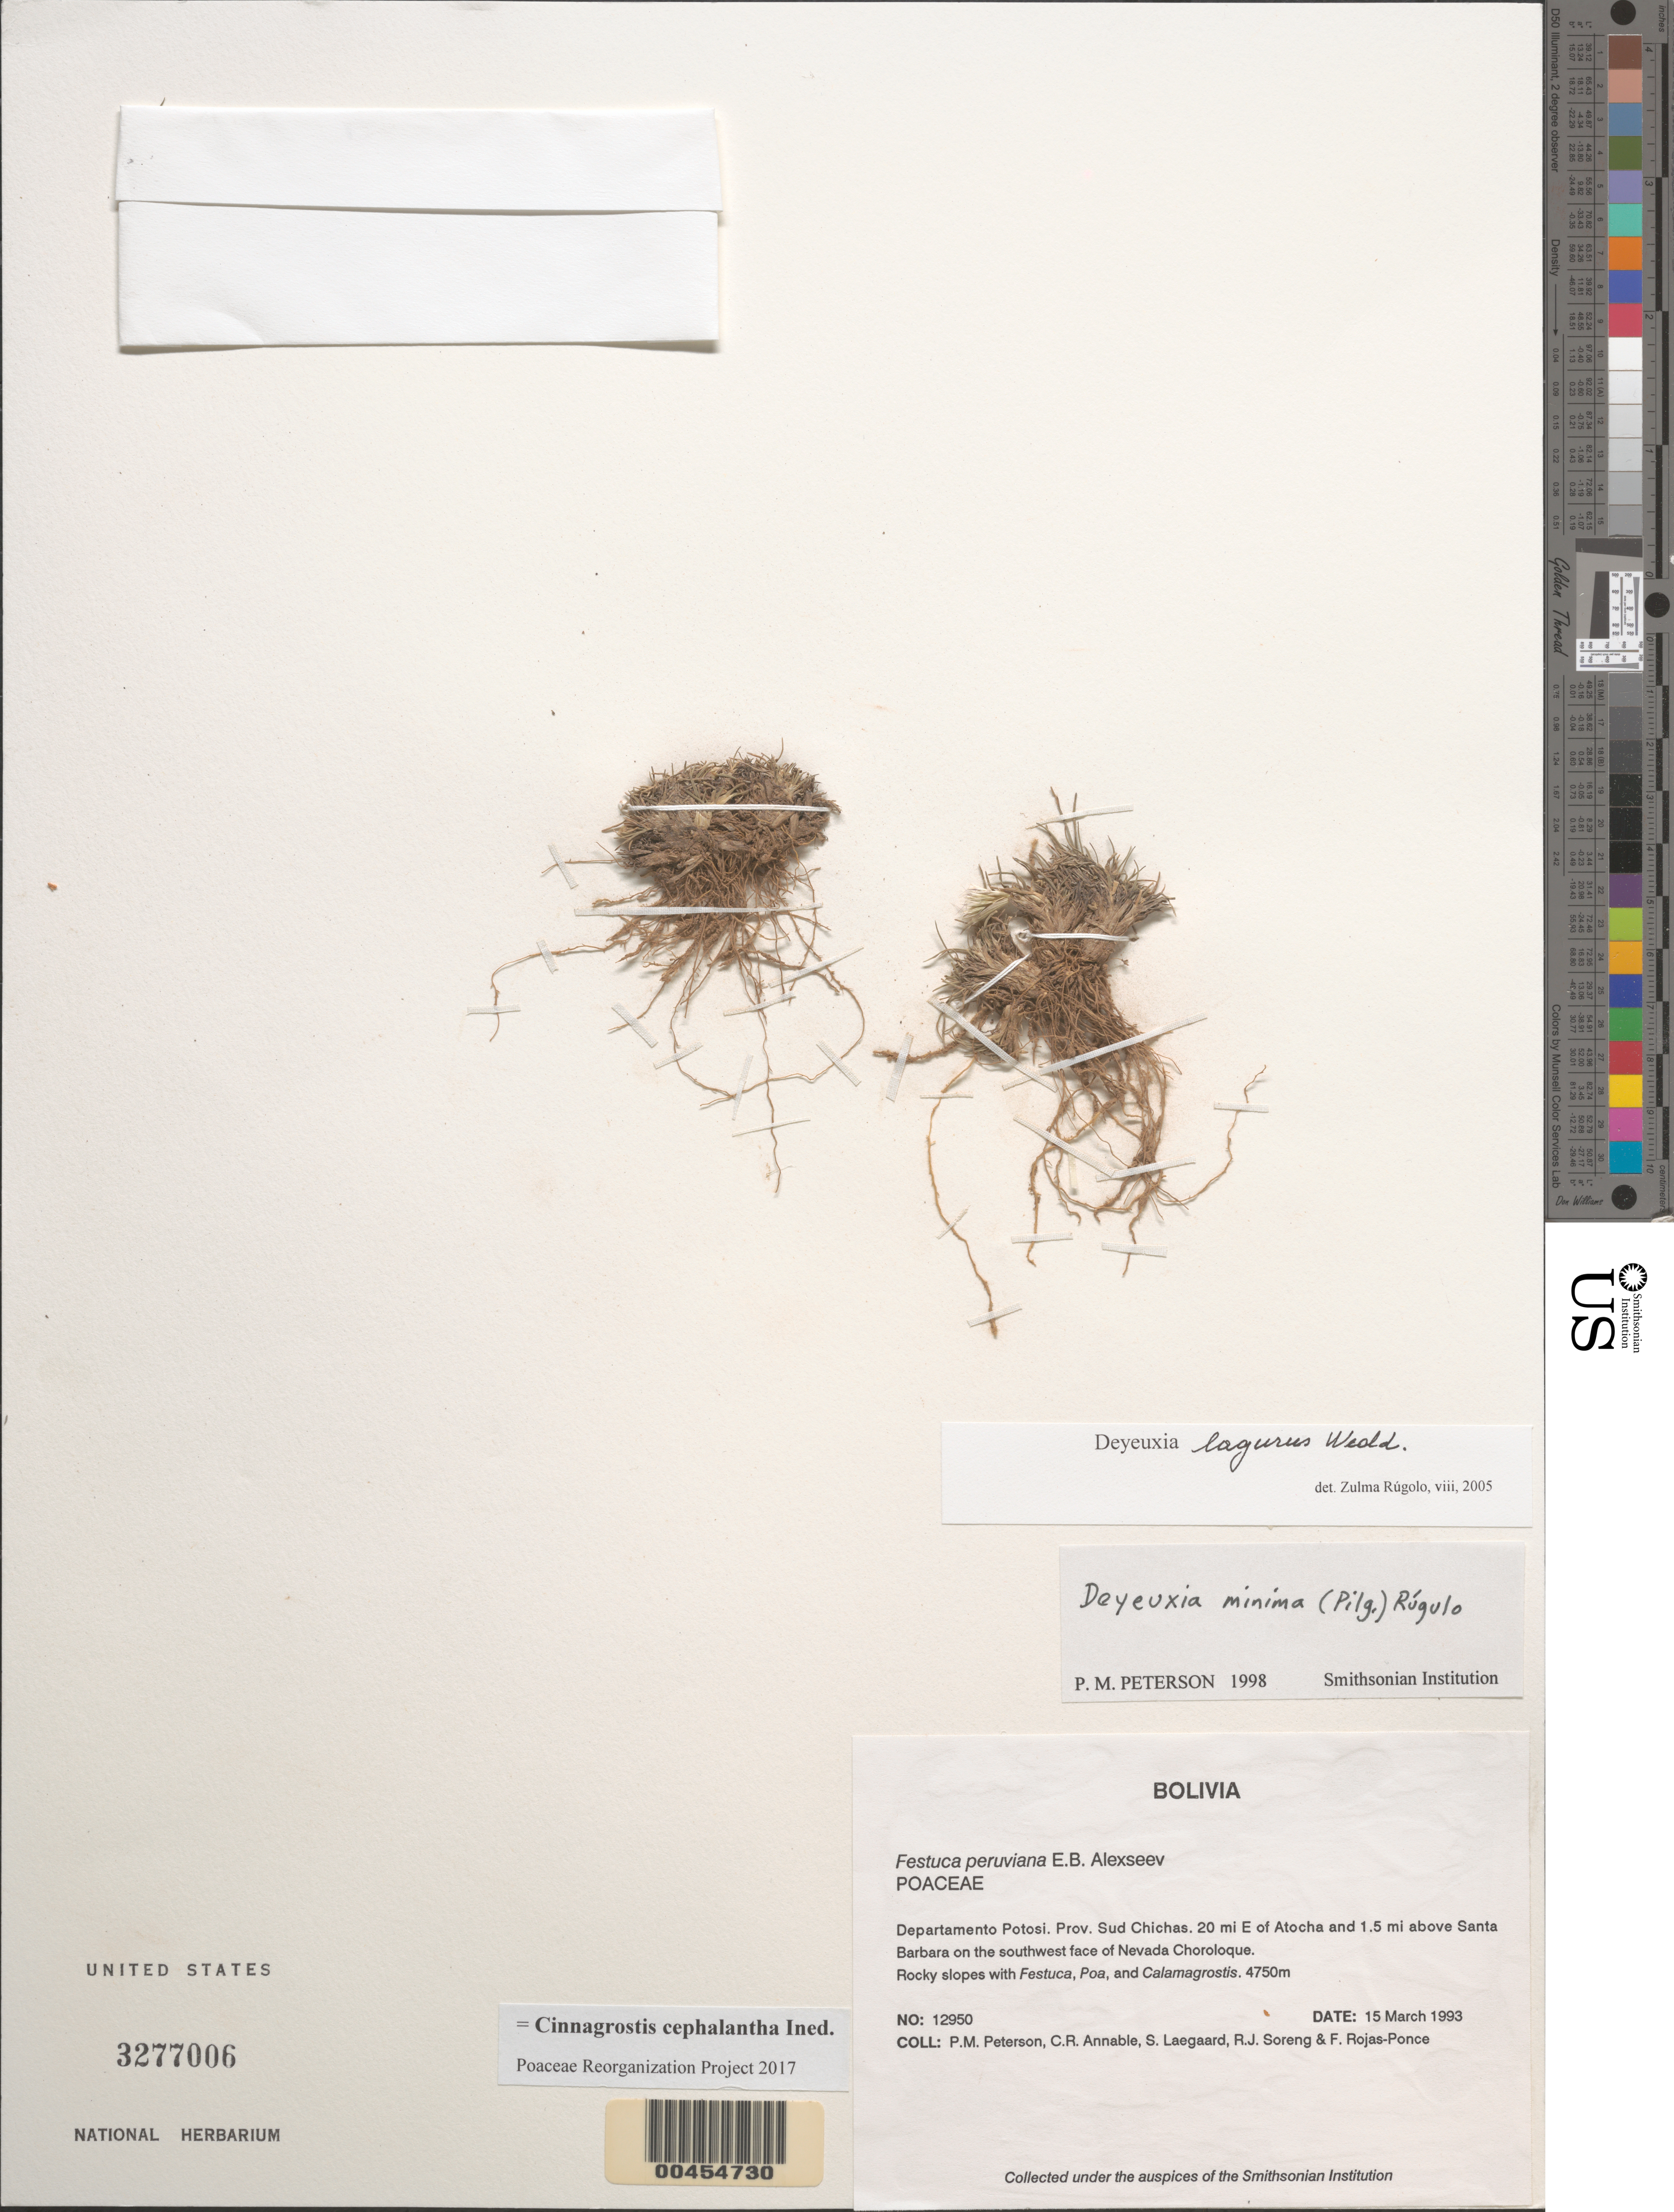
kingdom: Plantae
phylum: Tracheophyta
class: Liliopsida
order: Poales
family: Poaceae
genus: Cinnagrostis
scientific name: Cinnagrostis cephalantha ined.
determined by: Poaceae Reorganization Project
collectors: P. M. Peterson, C. R. Annable, S. Lægaard, R. J. Soreng & F. Rojas-Ponce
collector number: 12950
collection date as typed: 15 Mar 1993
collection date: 1993-03-15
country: Bolivia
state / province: Potosí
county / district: Sud Chichas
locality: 20 mi E of Atocha and 1.5 mi above Santa Barbara on the SW face of Nevada Choroloque.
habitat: Rocky slopes with Festuca, Poa, and Calamagrostis.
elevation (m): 4750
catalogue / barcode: US 3277006